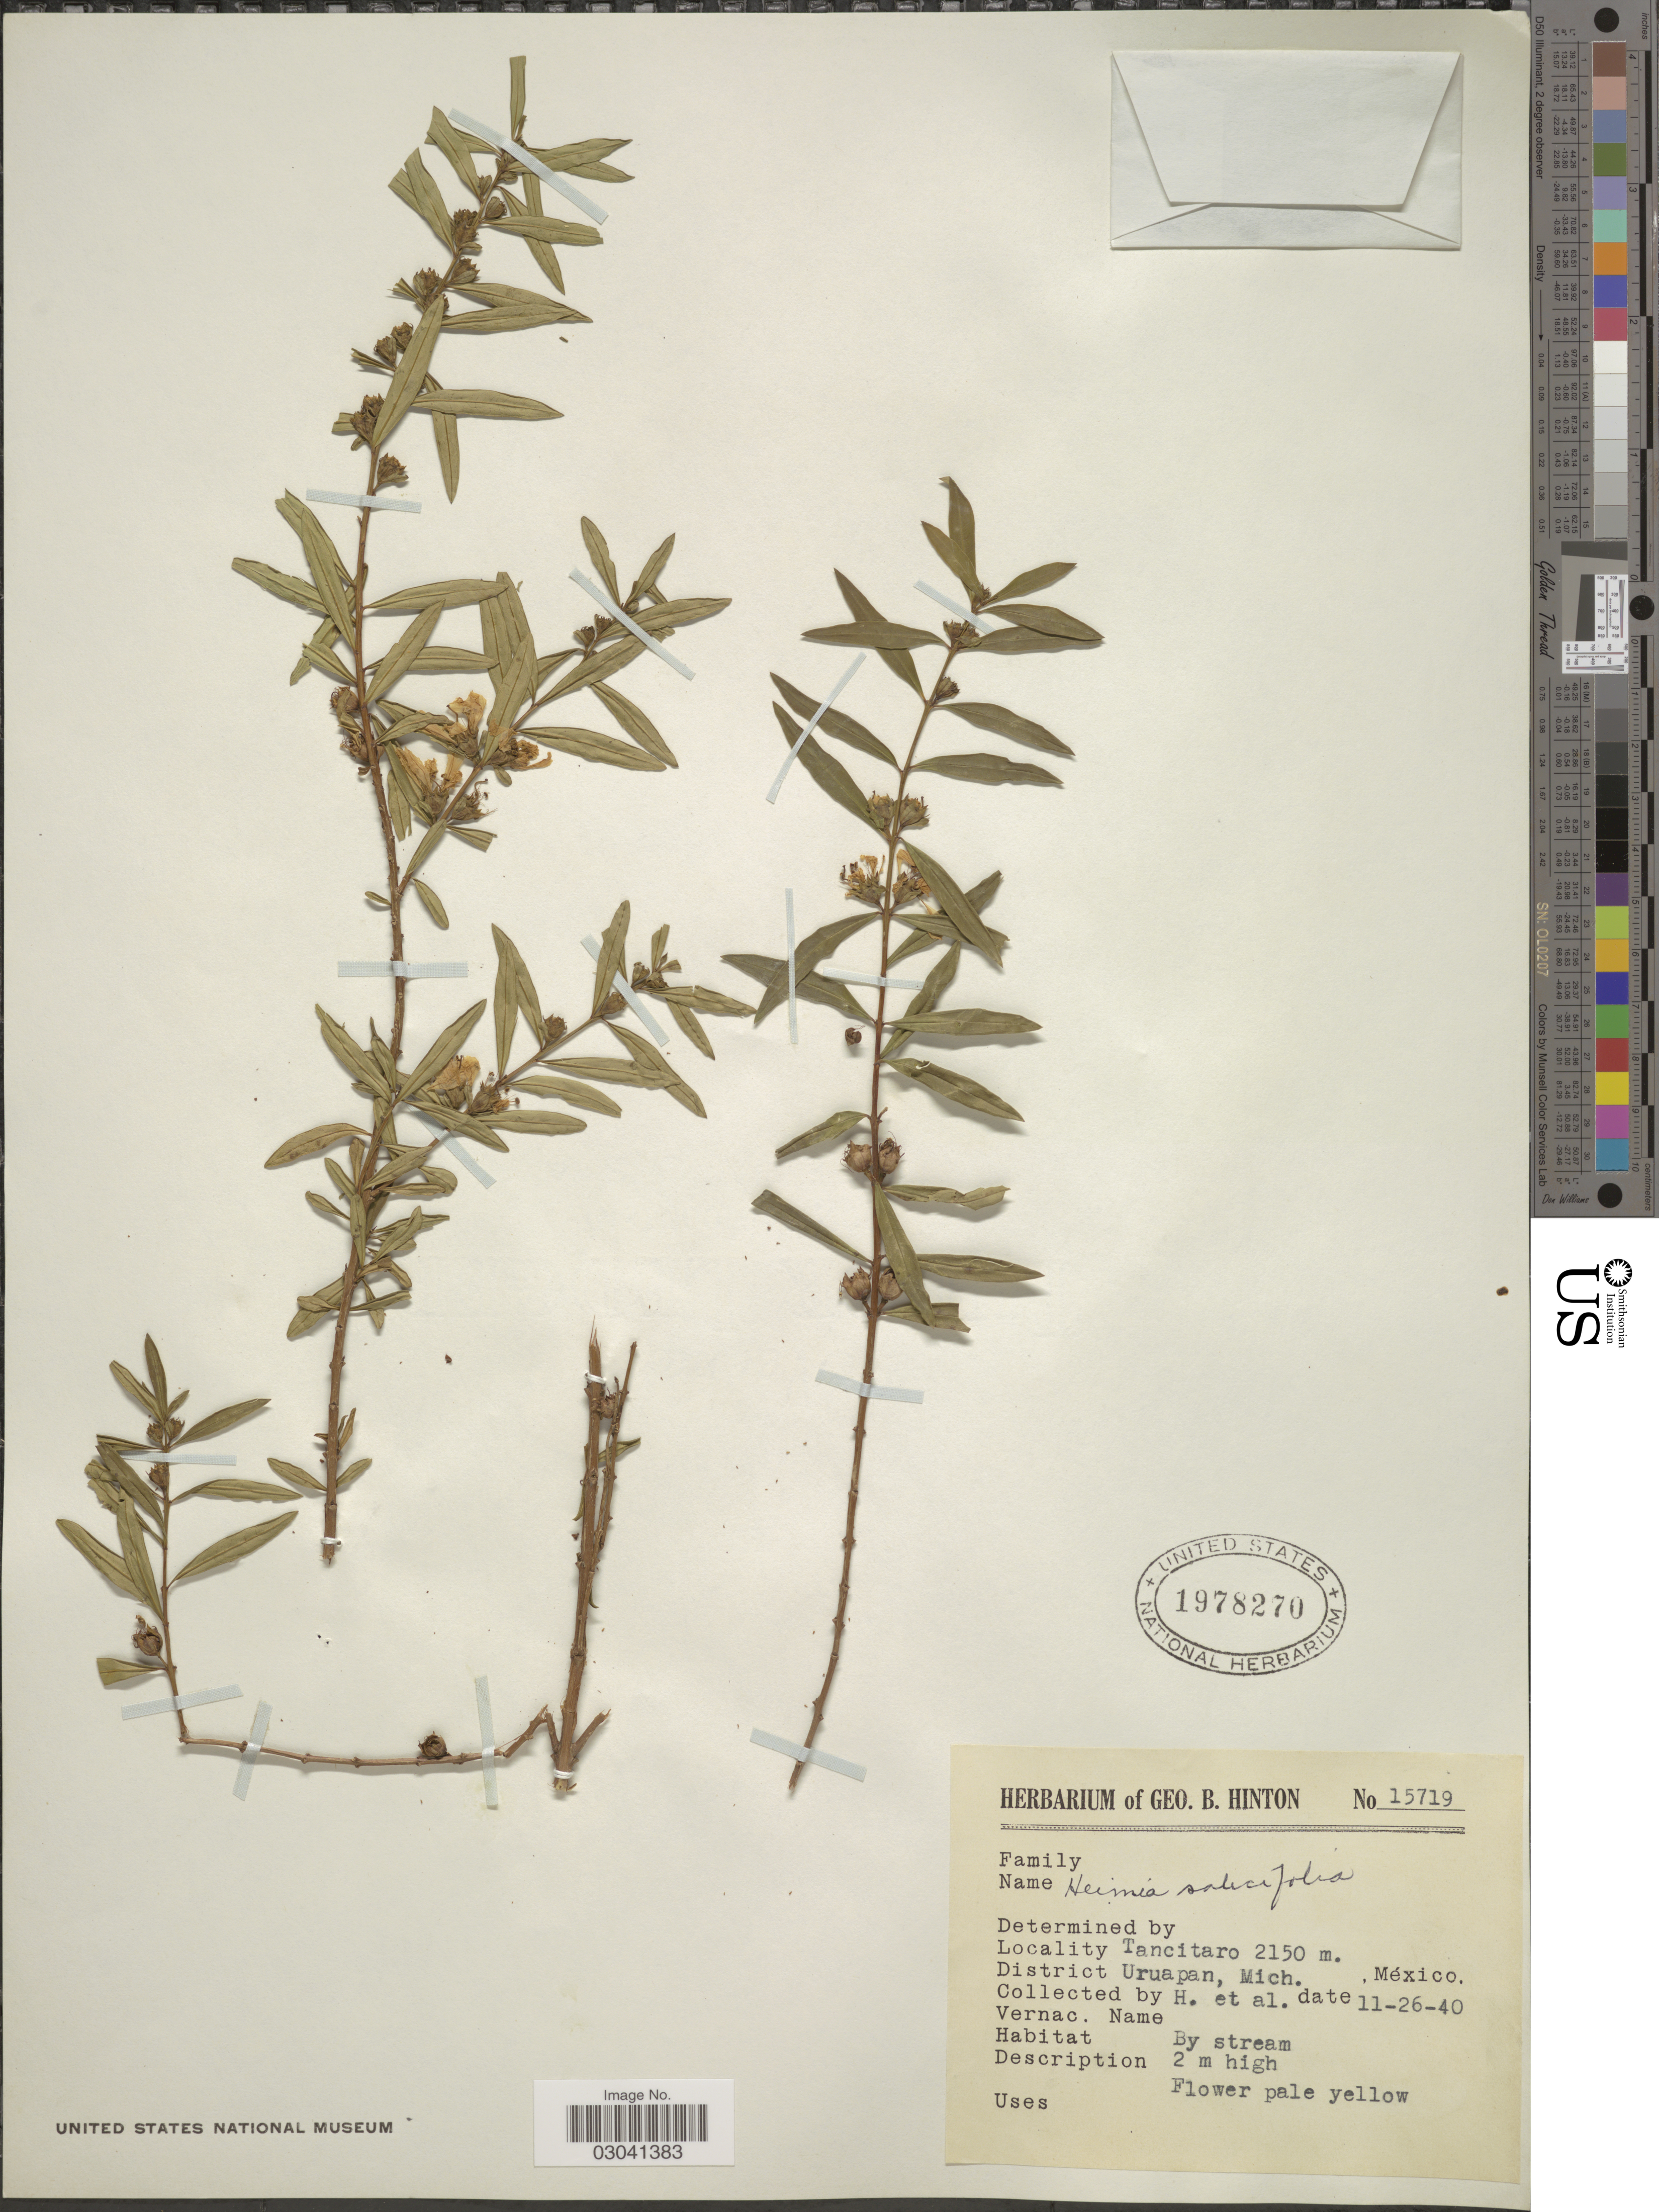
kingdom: Plantae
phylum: Tracheophyta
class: Magnoliopsida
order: Myrtales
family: Lythraceae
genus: Heimia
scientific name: Heimia salicifolia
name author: Link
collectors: G. B. Hinton & et al.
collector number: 15719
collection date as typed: Transcribed d/m/y: 26/11/40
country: Mexico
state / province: Michoacán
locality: Tancitaro, District Uruapan, Mich.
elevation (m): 2150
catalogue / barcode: US 1978270